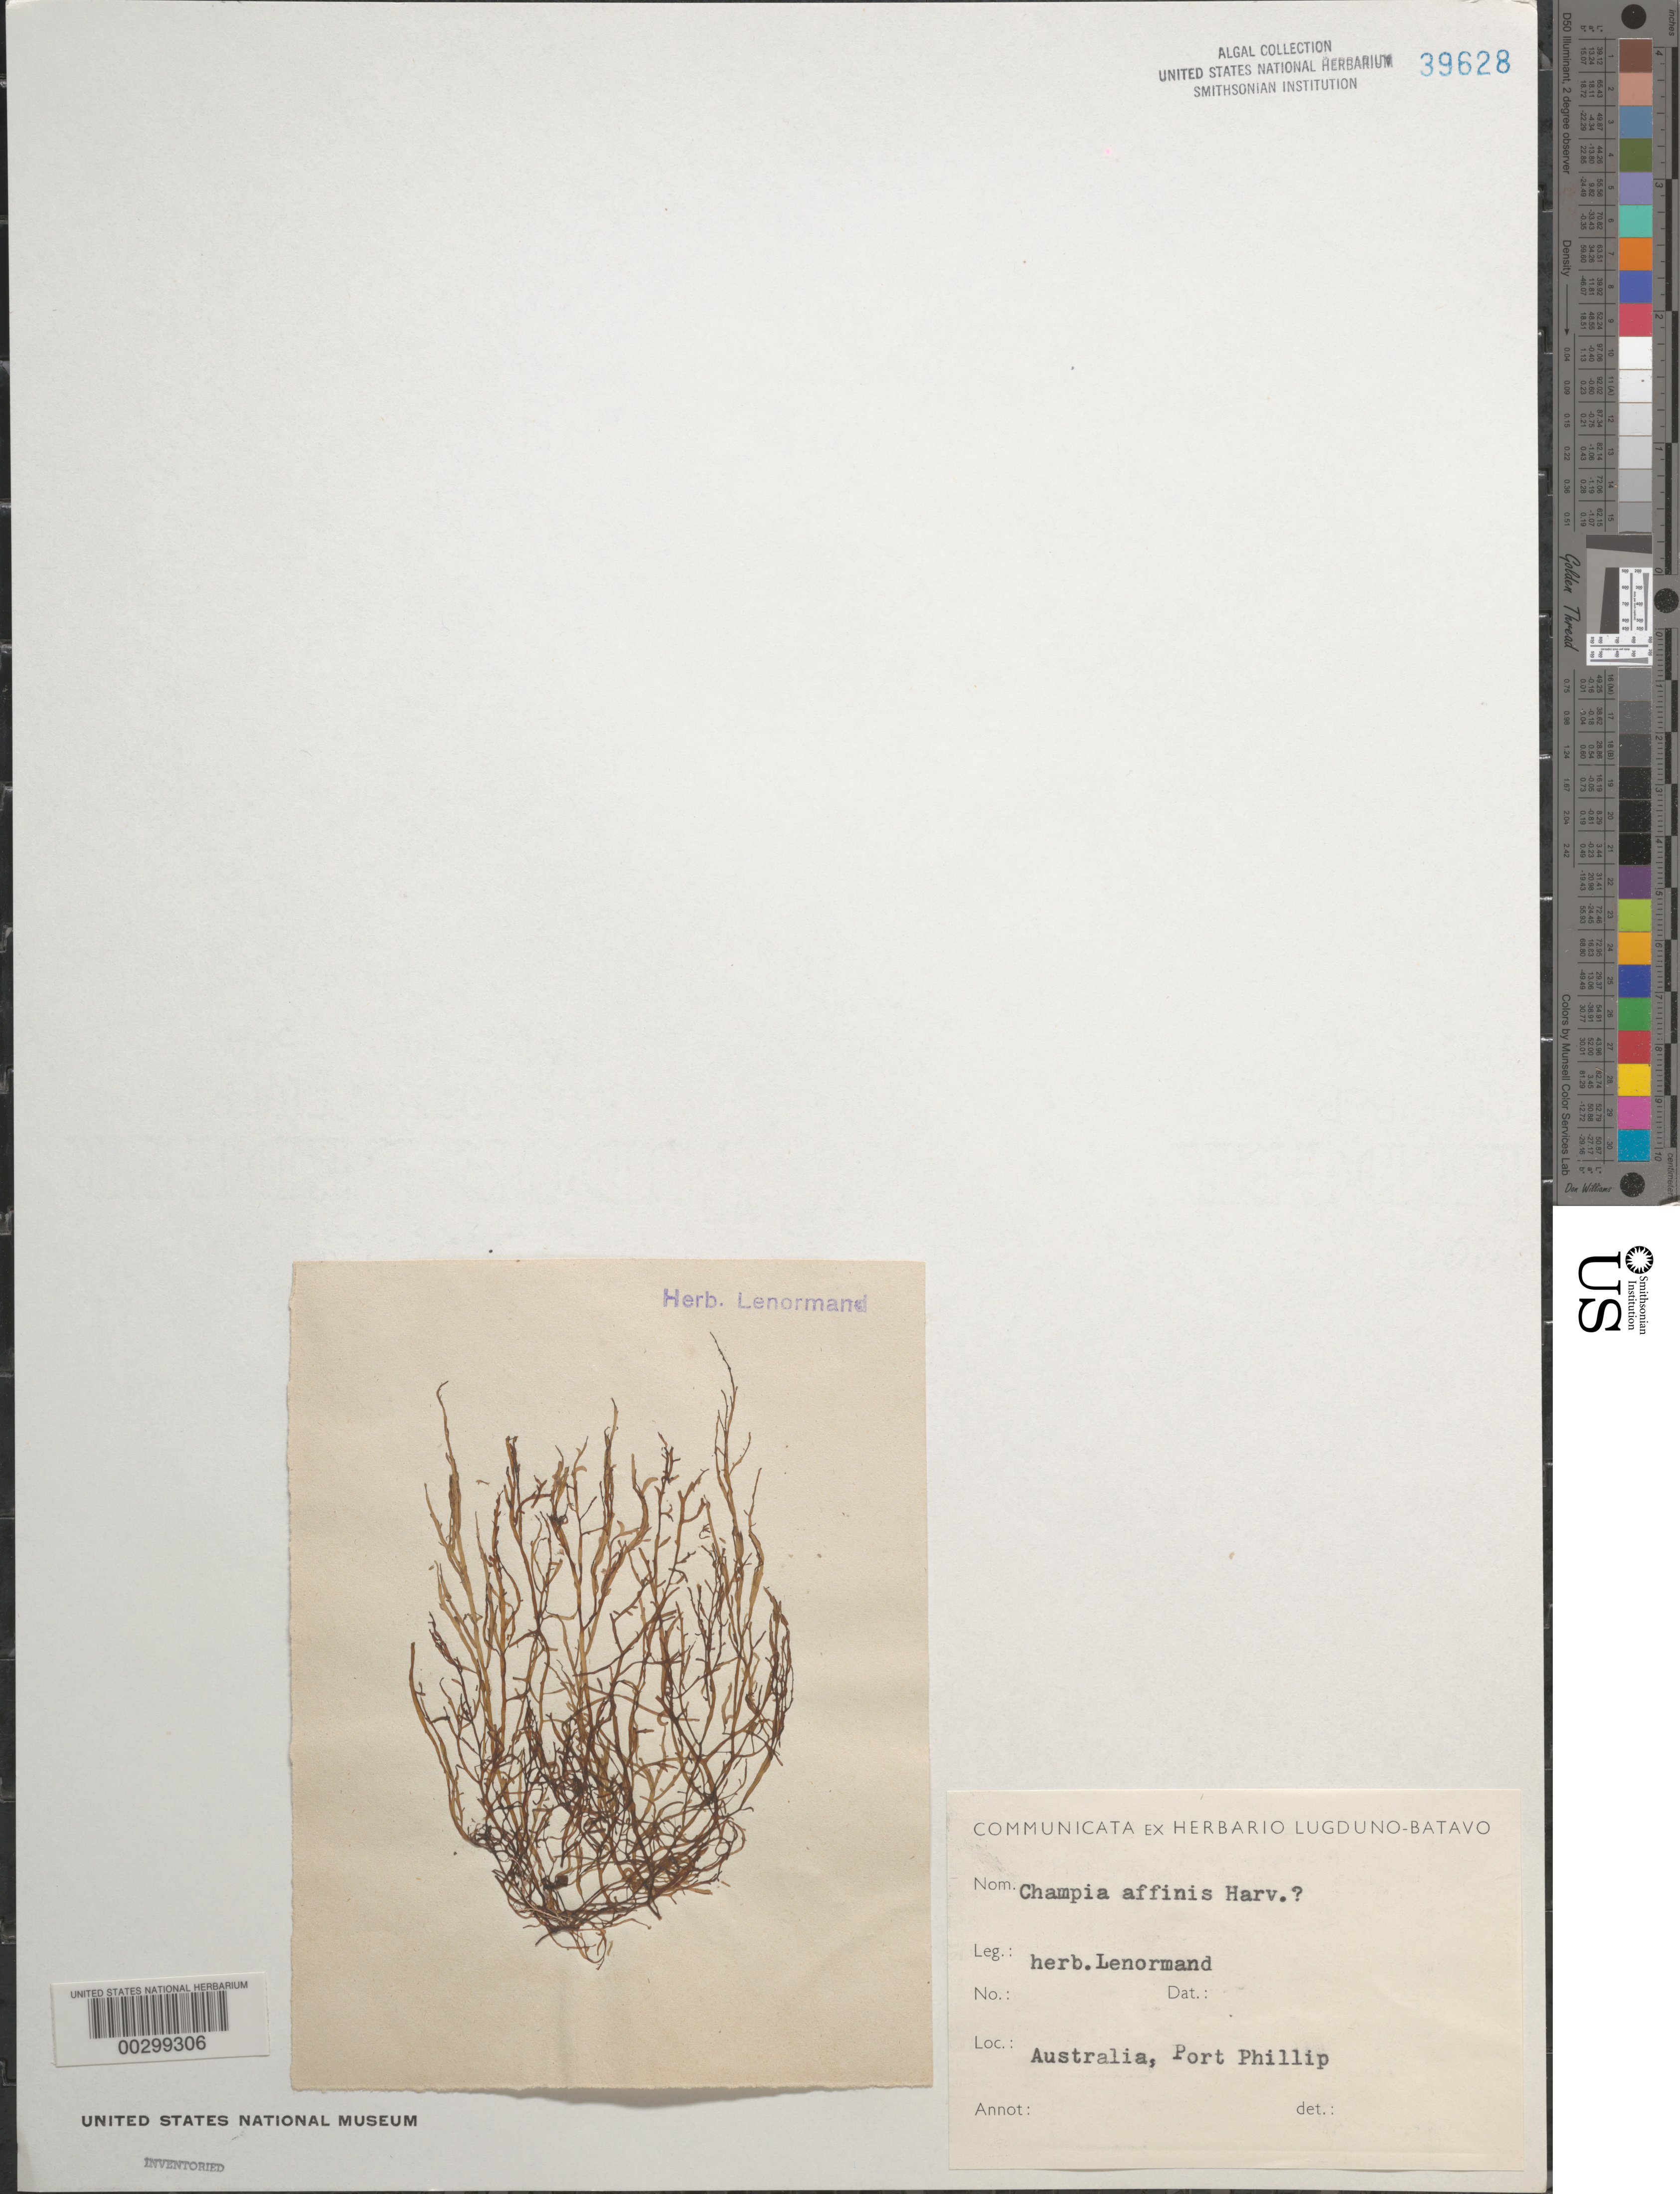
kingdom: Plantae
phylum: Rhodophyta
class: Florideophyceae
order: Rhodymeniales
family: Champiaceae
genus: Champia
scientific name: Champia affinis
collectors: S. Lenormand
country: Australia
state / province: Victoria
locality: Port Phillip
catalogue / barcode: US 39628